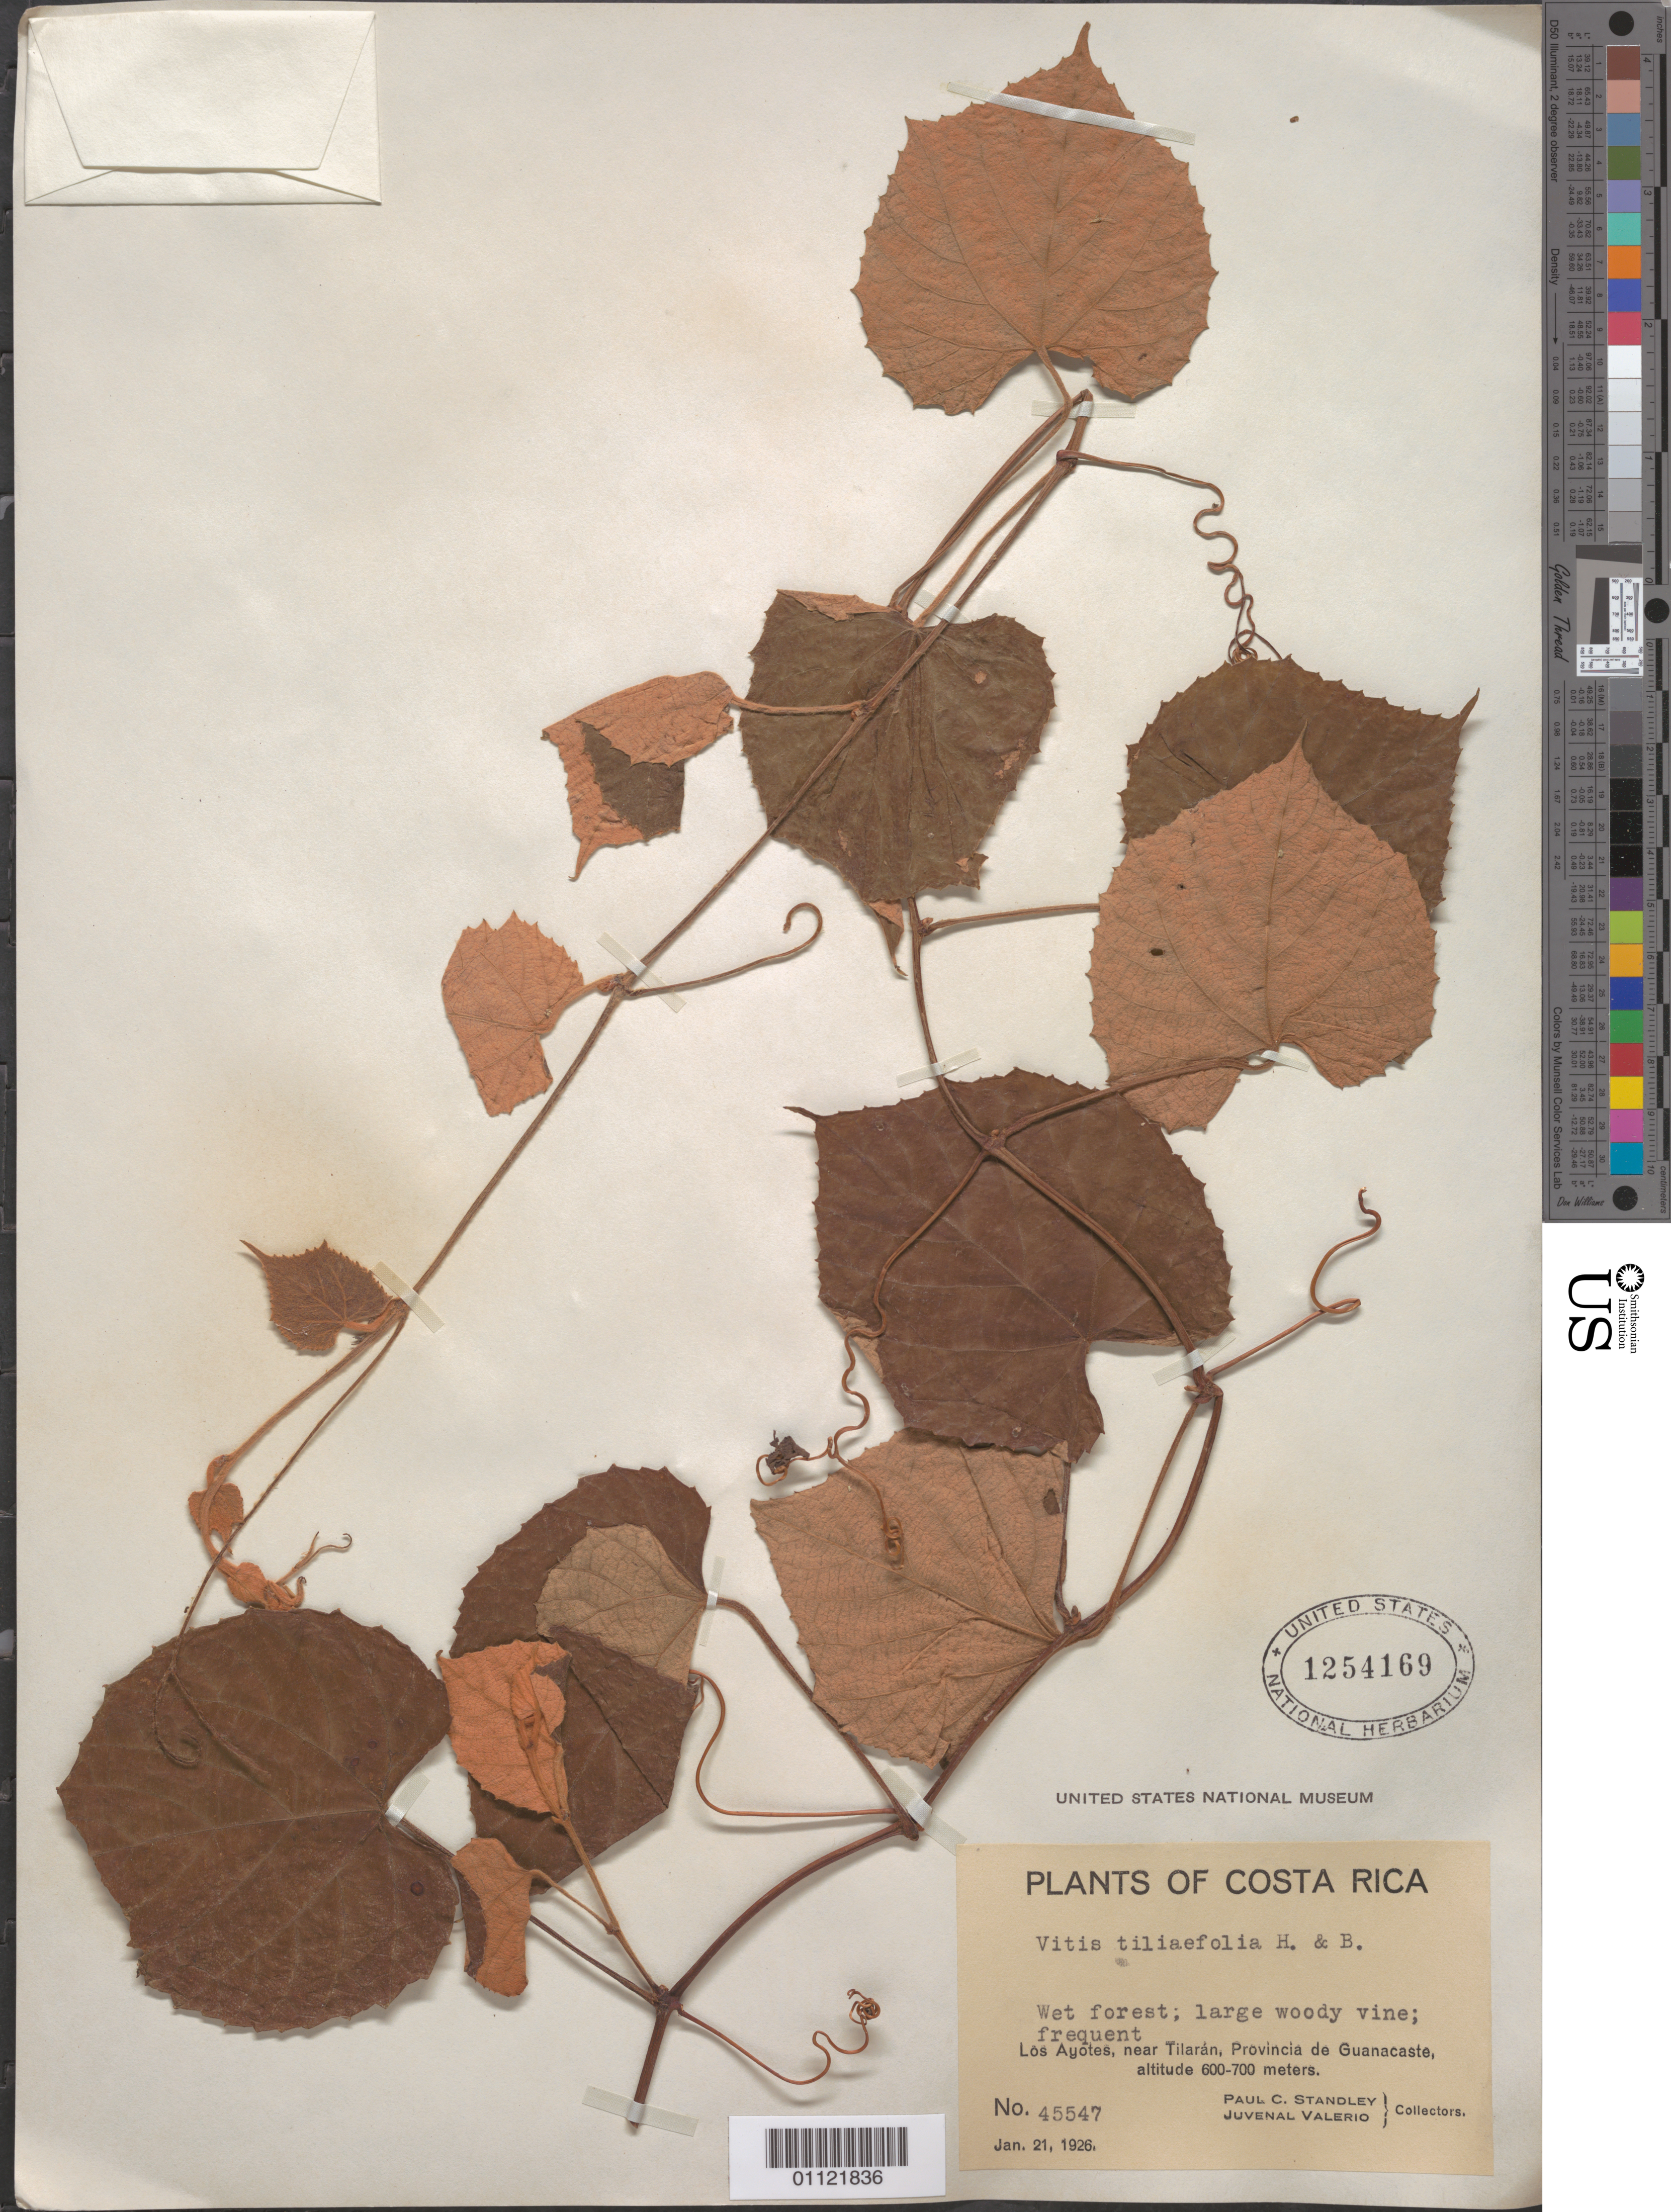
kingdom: Plantae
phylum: Tracheophyta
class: Magnoliopsida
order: Vitales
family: Vitaceae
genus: Vitis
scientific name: Vitis tiliifolia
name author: Humb. & Bonpl. ex Schult.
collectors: P. C. Standley & J. Valerio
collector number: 45547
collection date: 1926-01-21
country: Costa Rica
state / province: Guanacaste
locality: Los Ayotes, near Tilaran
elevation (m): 600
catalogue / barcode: US 1254169